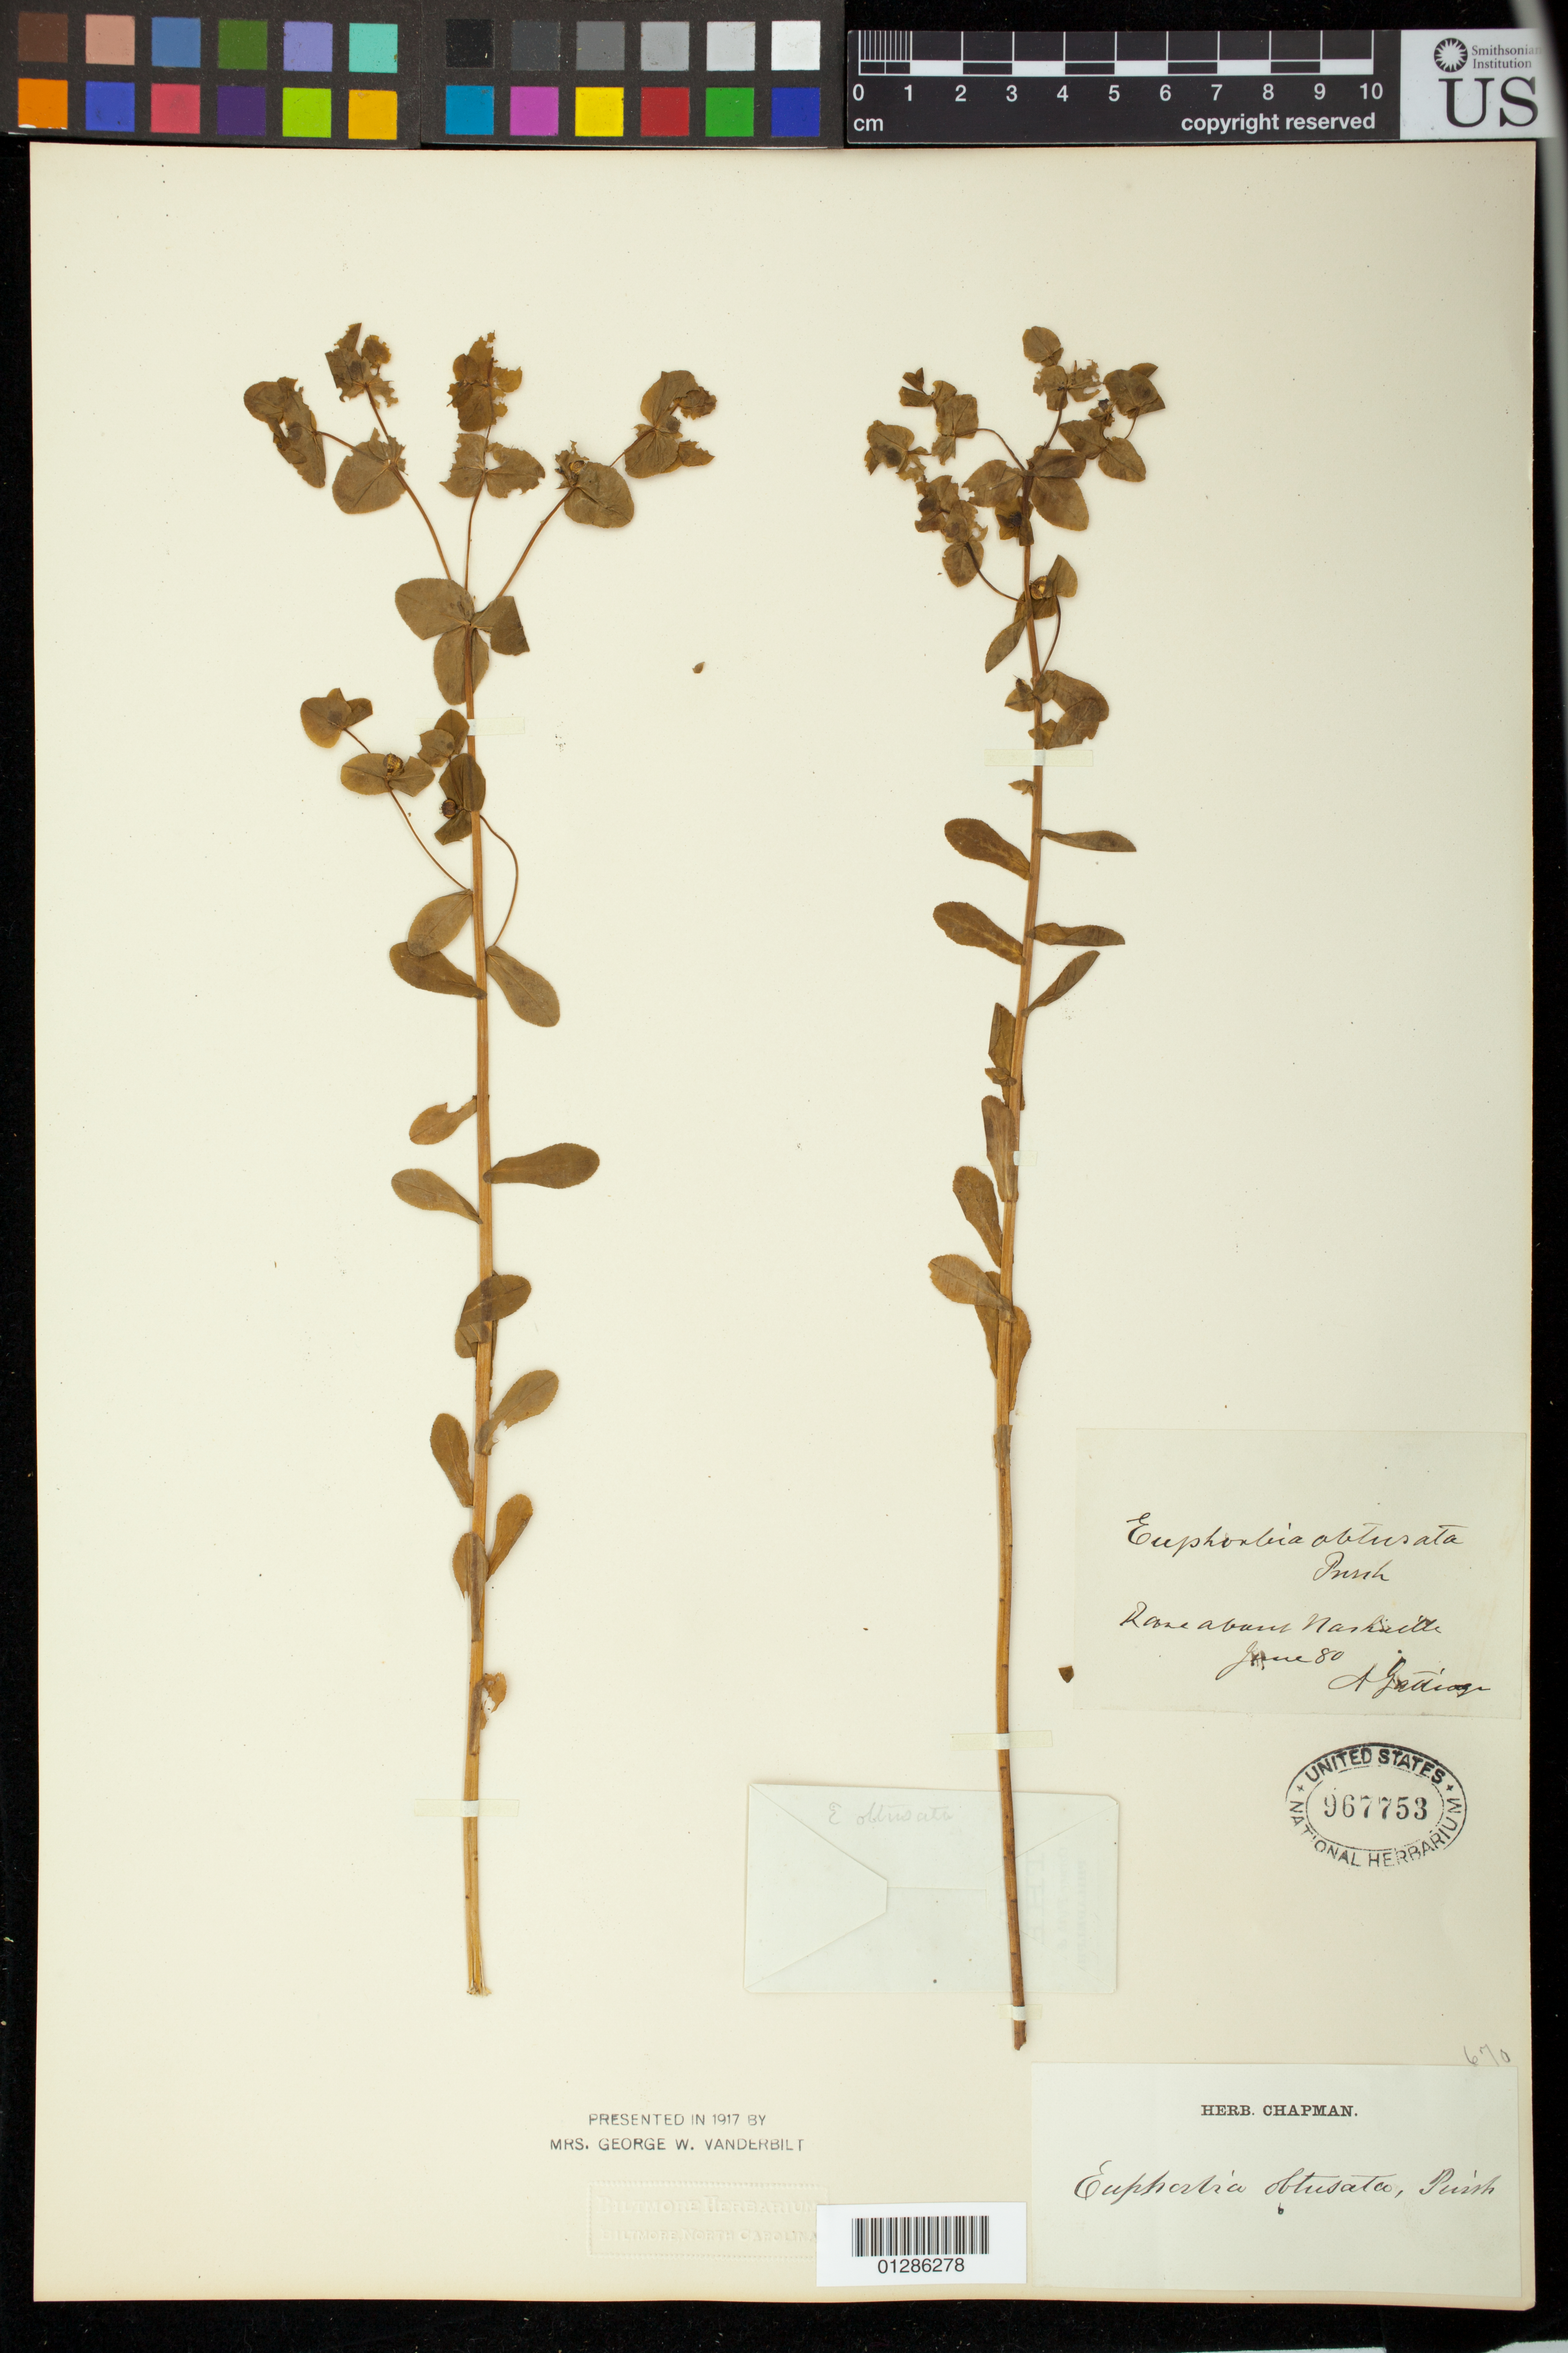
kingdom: Plantae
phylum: Tracheophyta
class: Magnoliopsida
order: Malpighiales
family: Euphorbiaceae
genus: Euphorbia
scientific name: Euphorbia spathulata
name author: Lam.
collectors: A. Gattinger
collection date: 1880-06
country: United States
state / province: Tennessee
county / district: Davidson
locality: about Nashville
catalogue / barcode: US 967753